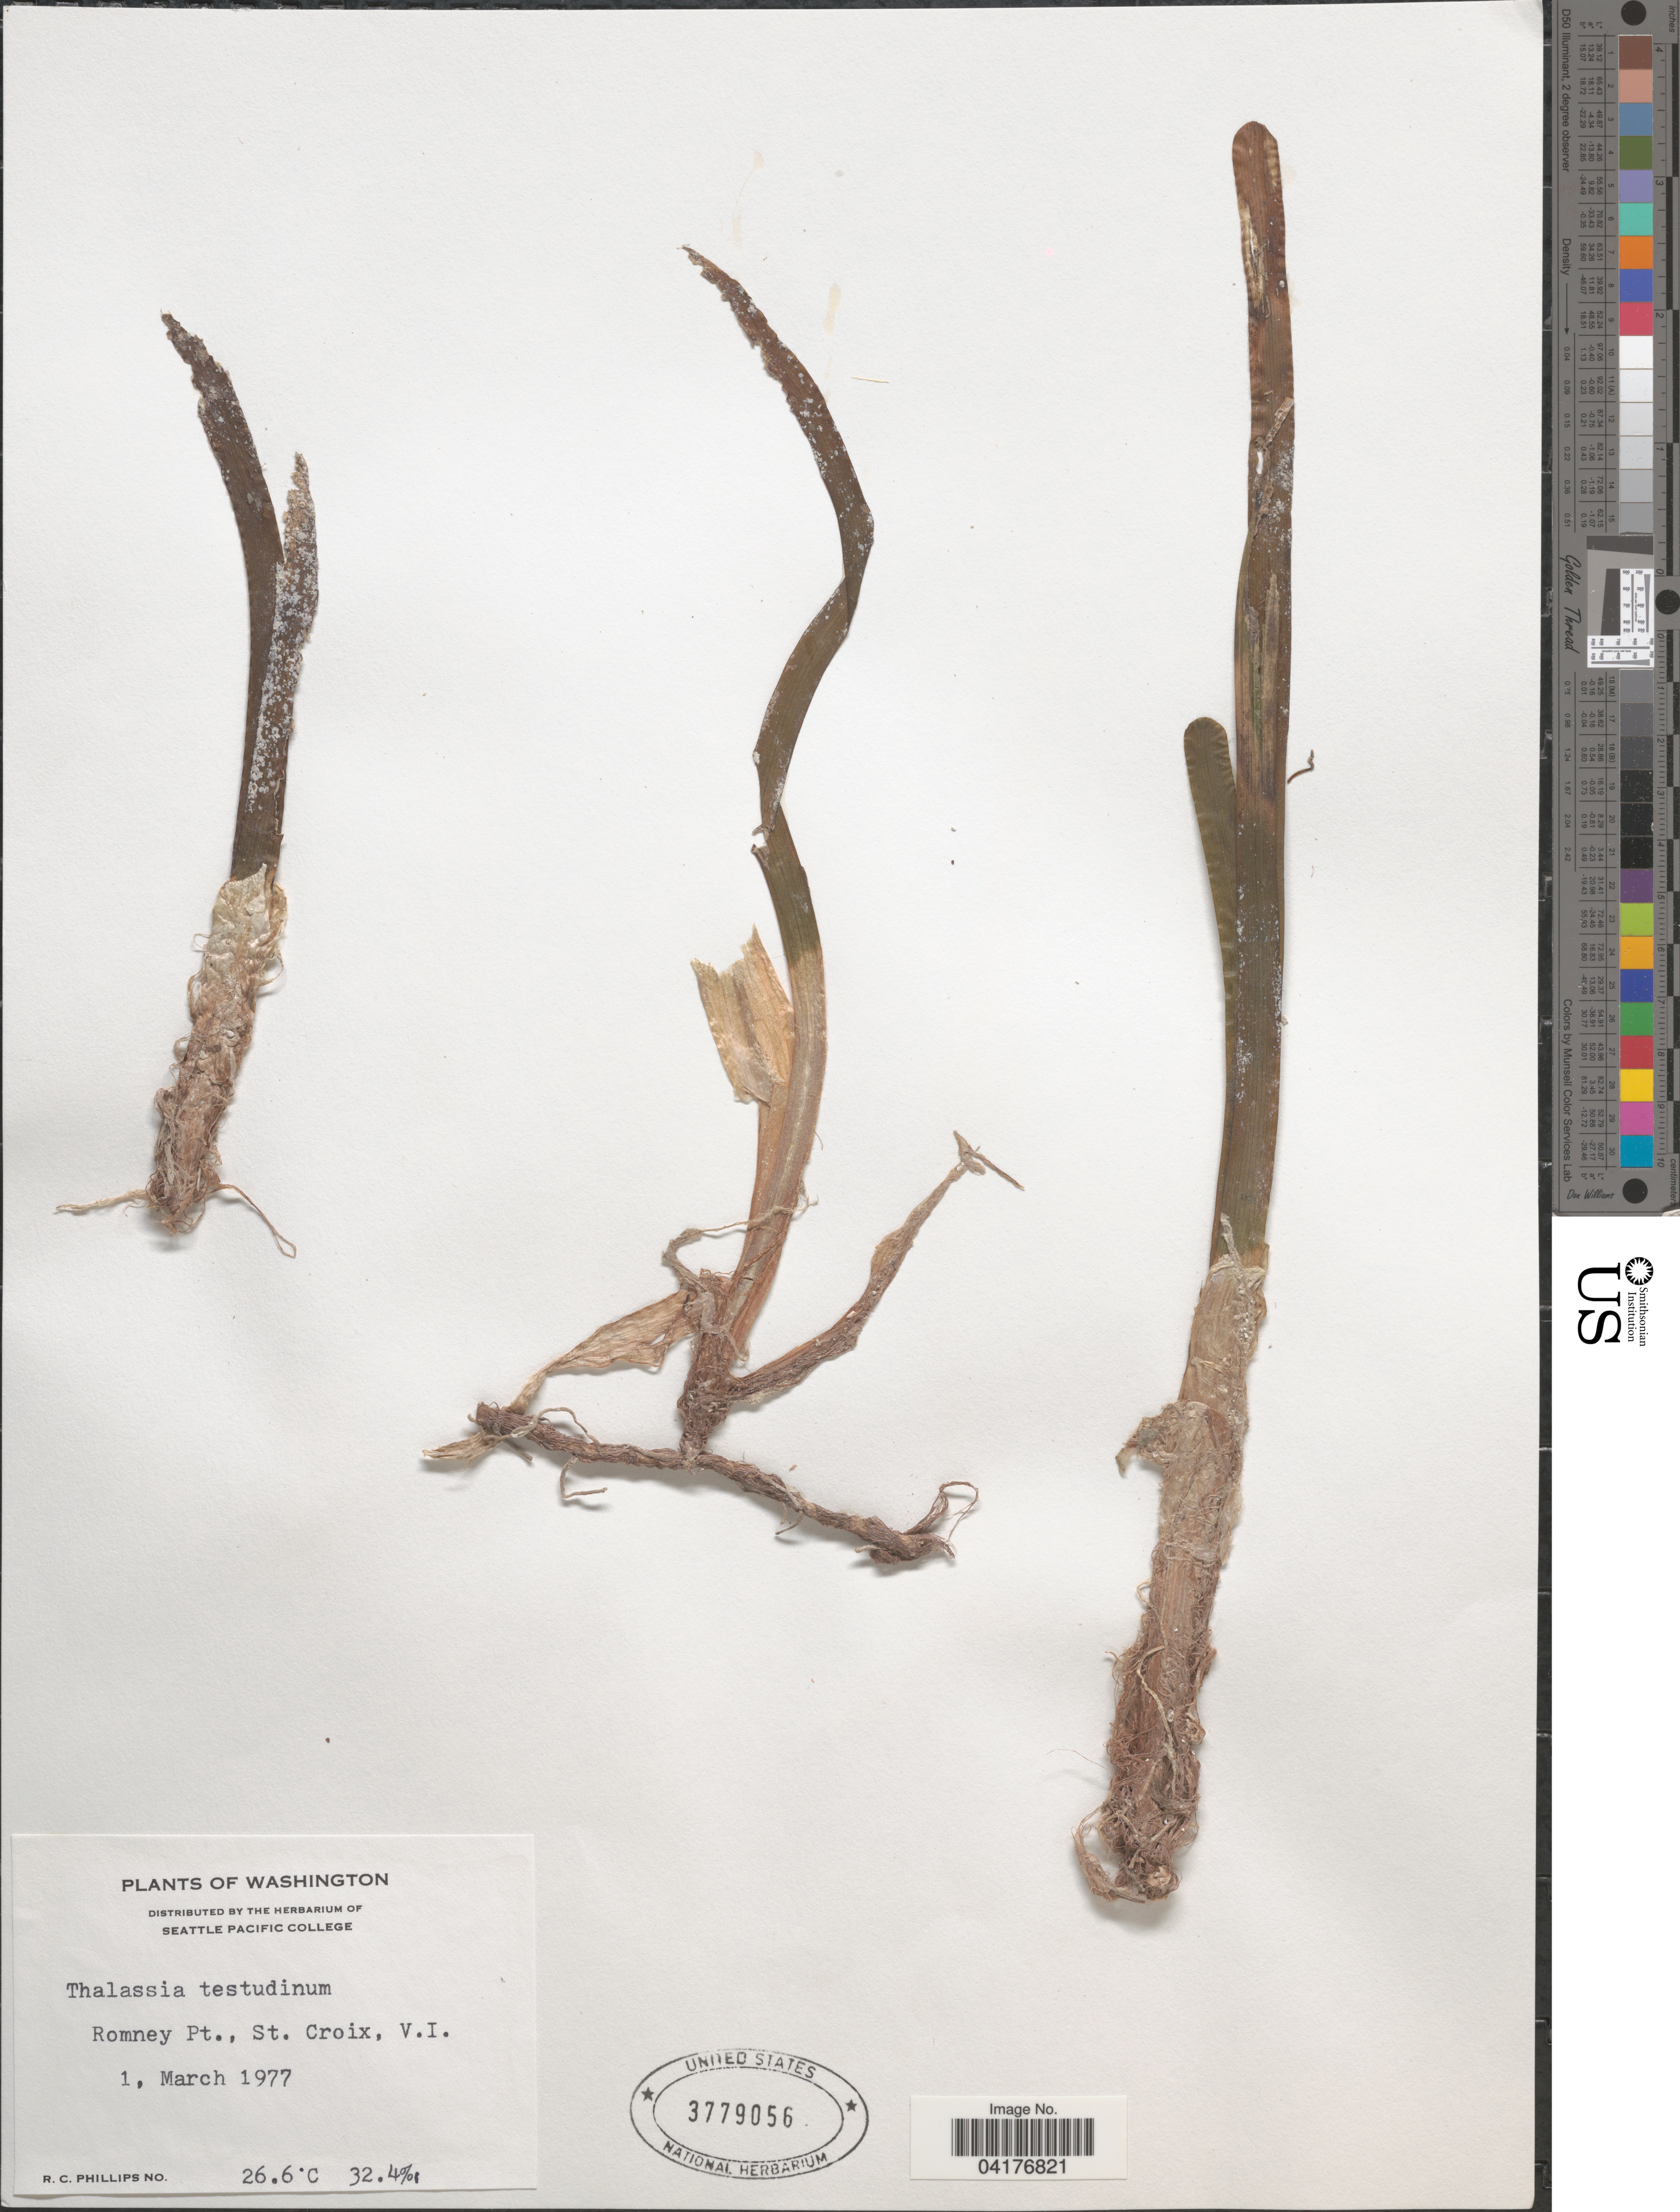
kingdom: Plantae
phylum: Tracheophyta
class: Liliopsida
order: Alismatales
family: Hydrocharitaceae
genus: Thalassia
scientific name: Thalassia testudinum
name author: Banks & Sol. ex K.D. Koenig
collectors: R. C. Phillips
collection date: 1977-03-01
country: U.S. Virgin Islands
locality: Romney Pt., St. Croix, V.I.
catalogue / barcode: US 3779056